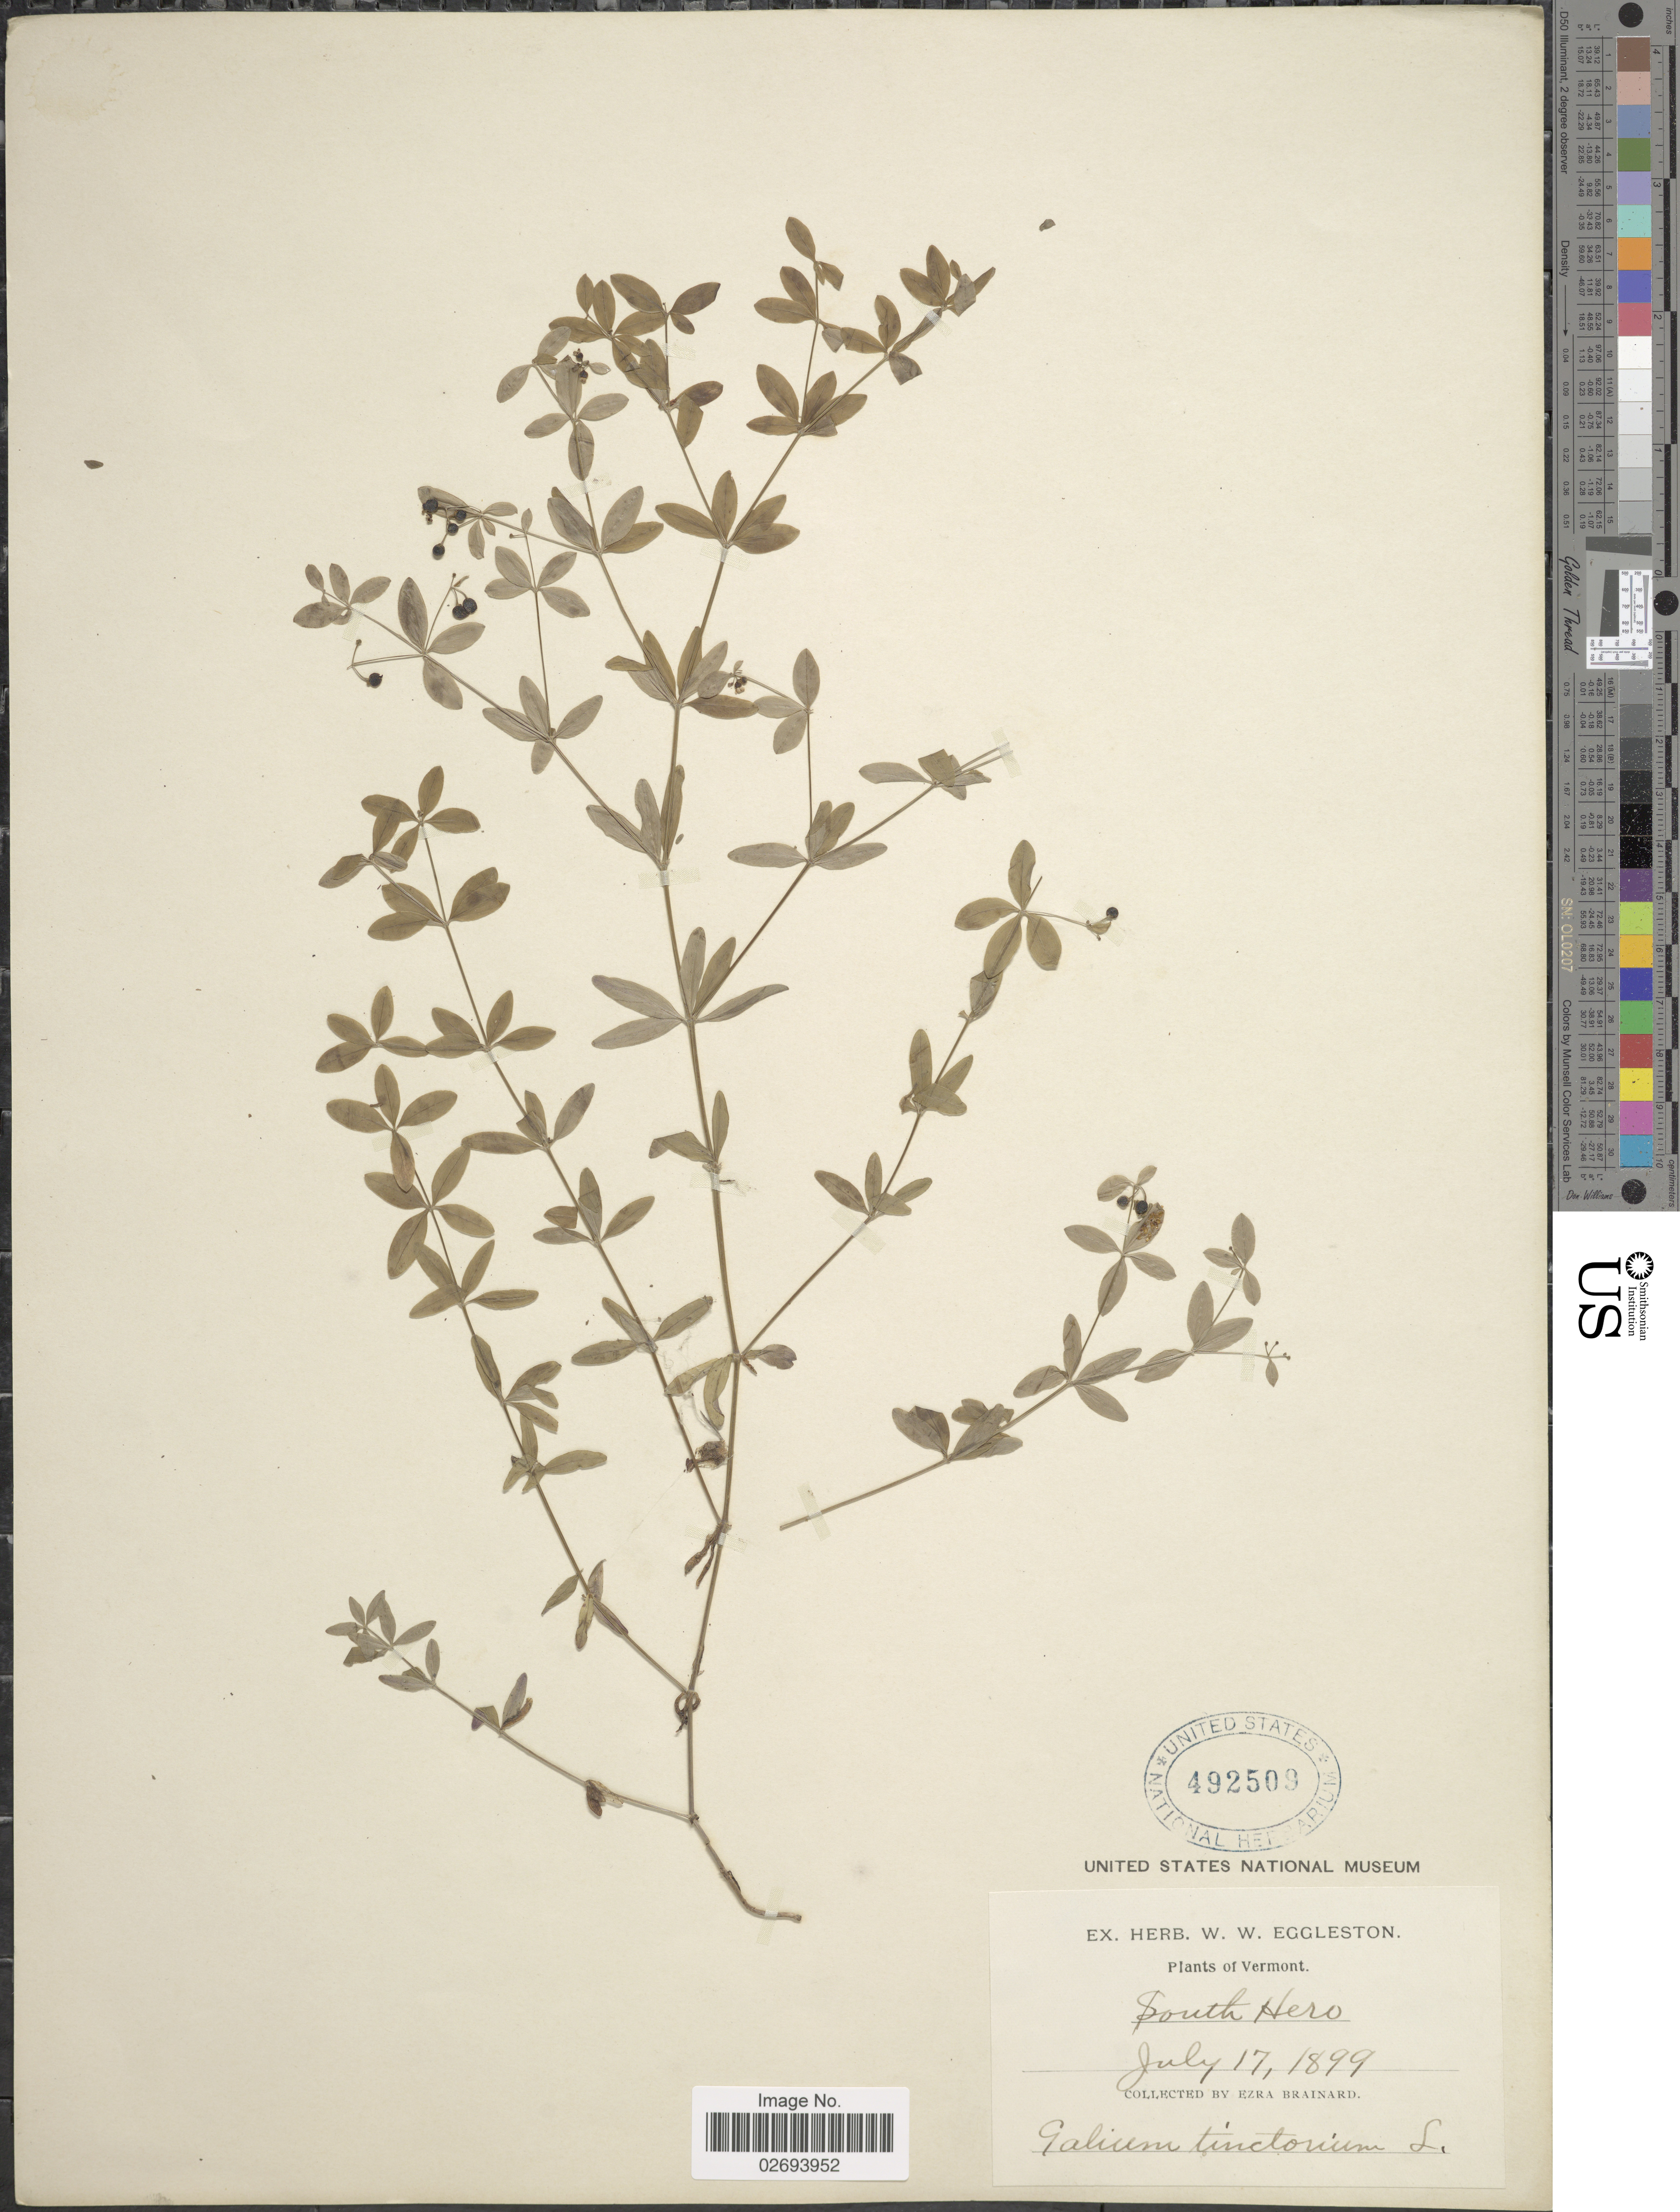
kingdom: Plantae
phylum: Tracheophyta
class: Magnoliopsida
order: Gentianales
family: Rubiaceae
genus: Galium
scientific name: Galium tinctorium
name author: (L.) Scop.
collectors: E. Brainard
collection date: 1899-07-17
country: United States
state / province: Vermont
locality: South Hero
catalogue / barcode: US 492509